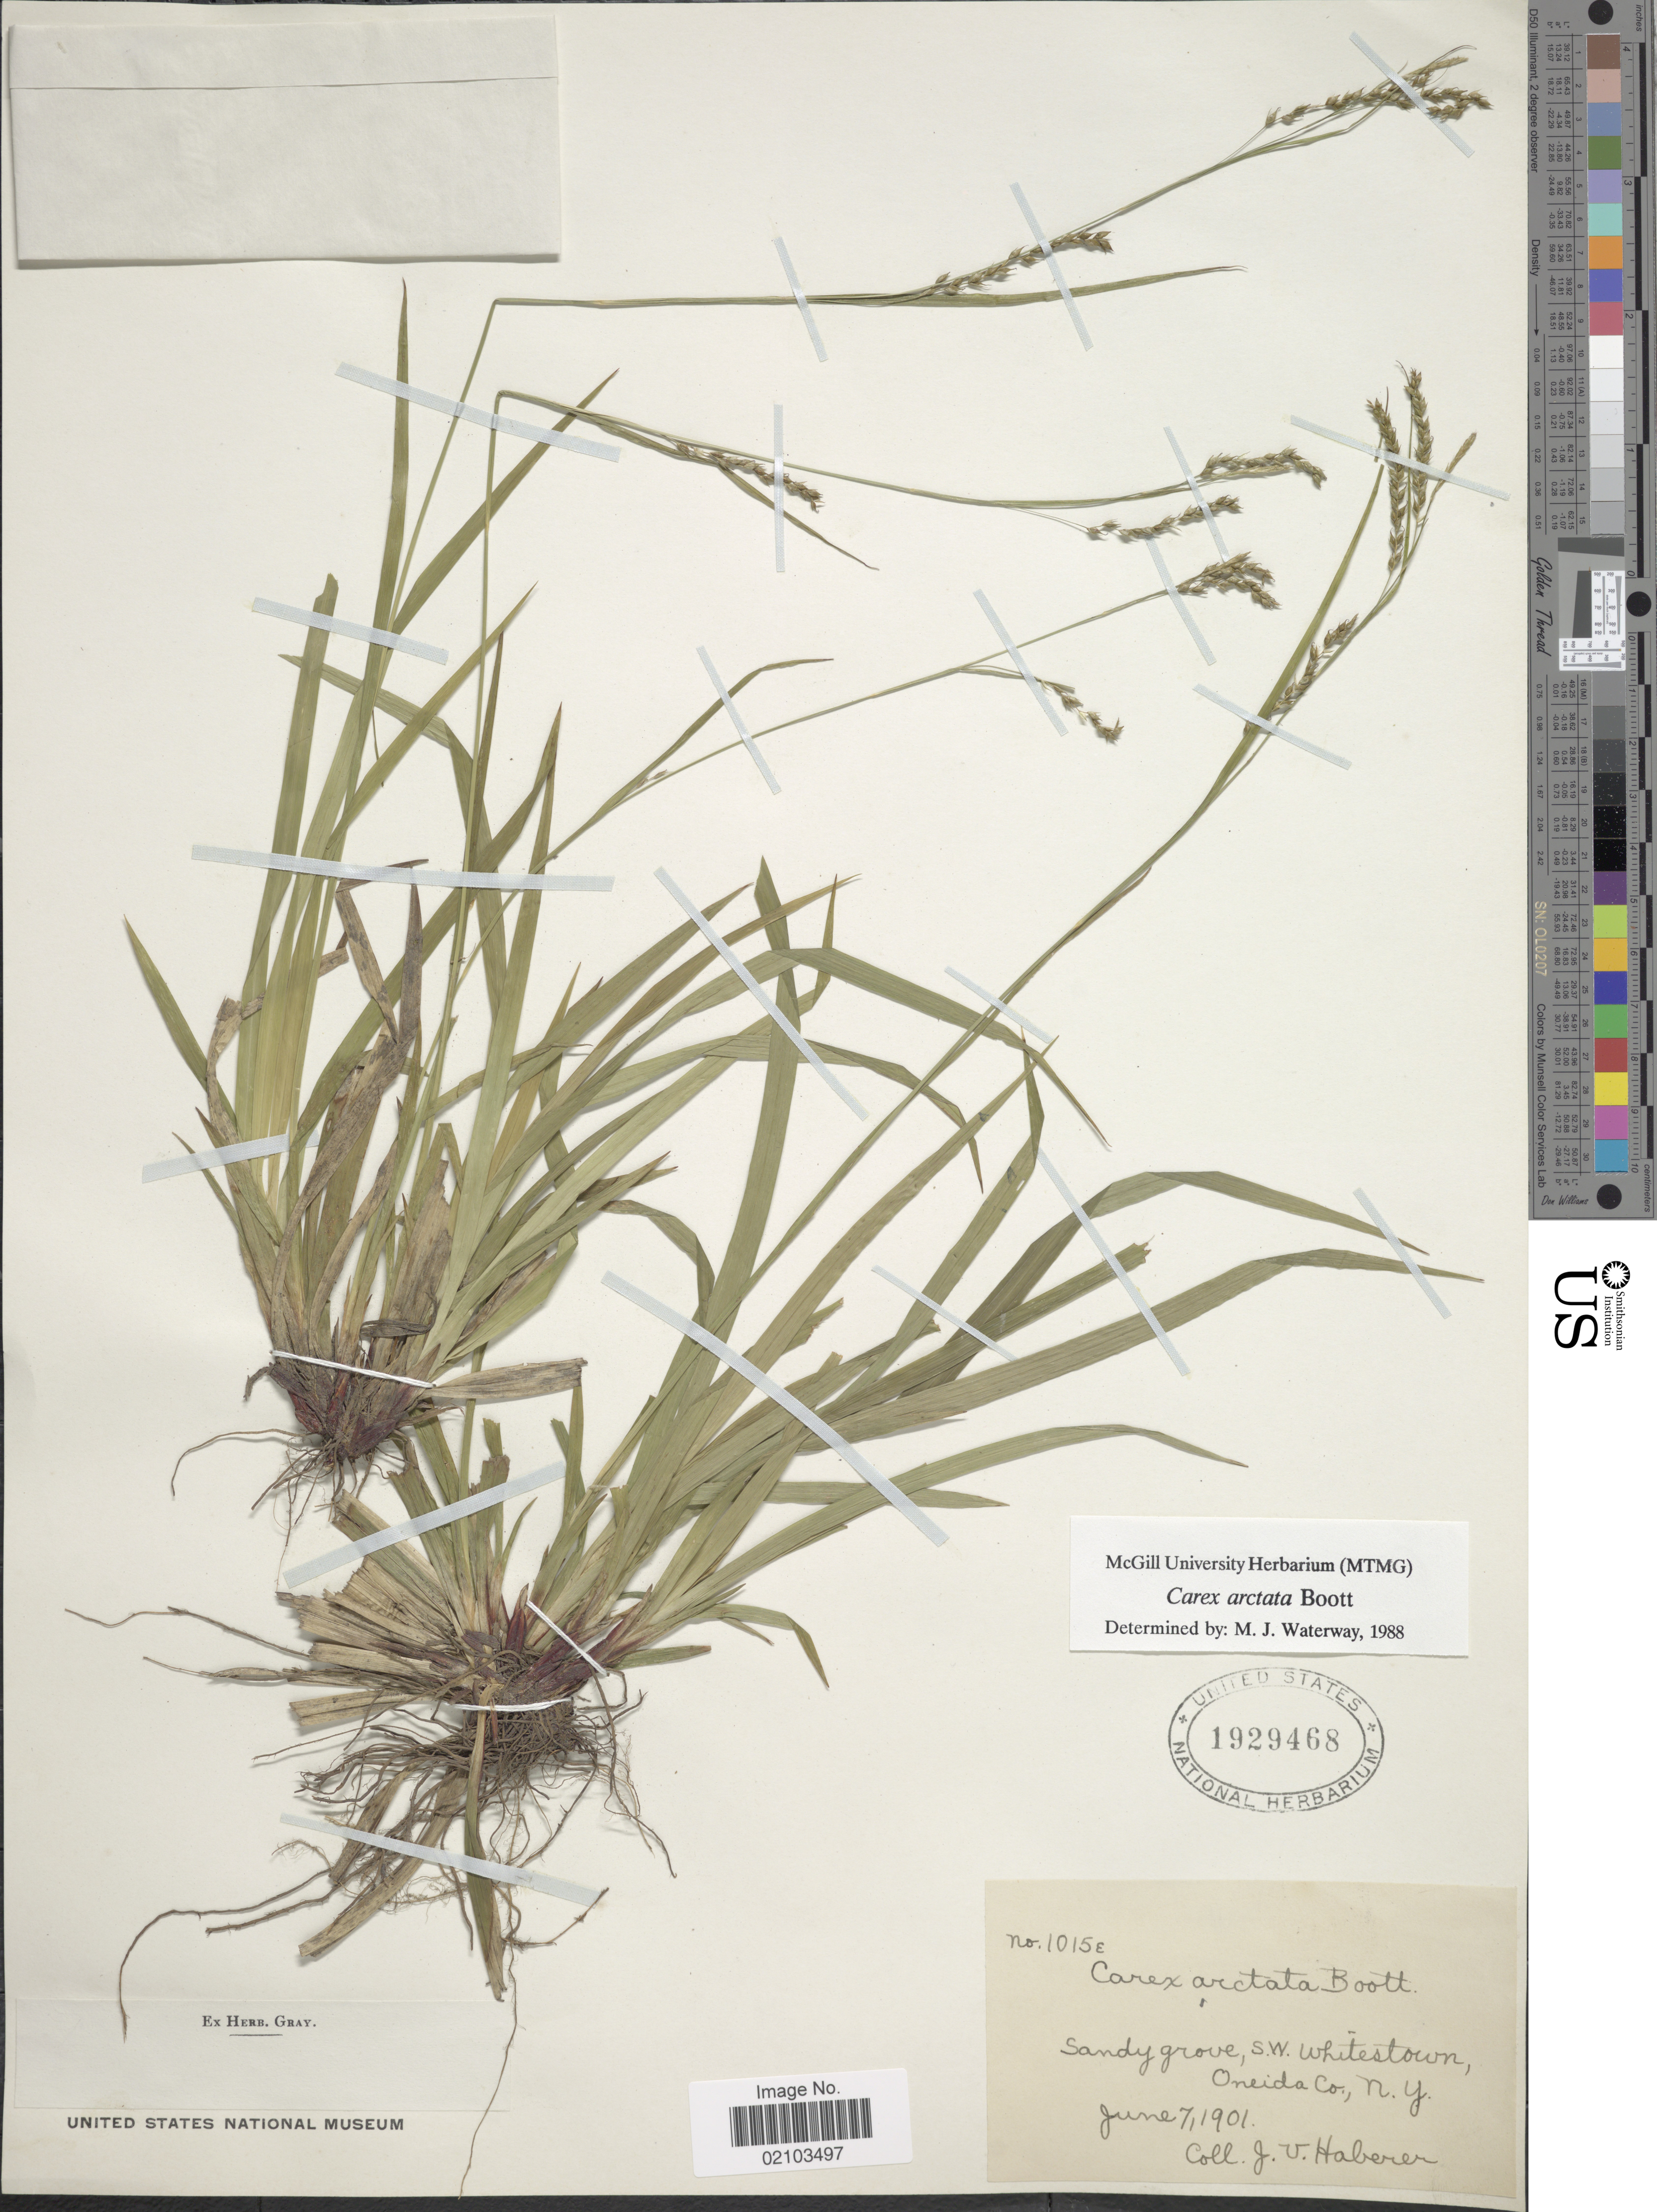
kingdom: Plantae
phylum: Tracheophyta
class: Liliopsida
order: Poales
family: Cyperaceae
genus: Carex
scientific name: Carex arctata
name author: Boott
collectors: J. V. Haberer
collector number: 1015E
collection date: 1901-06-07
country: United States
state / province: New York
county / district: Oneida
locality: Sandy grove, S.W. Whitestown, Oneida Co.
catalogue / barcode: US 1929468